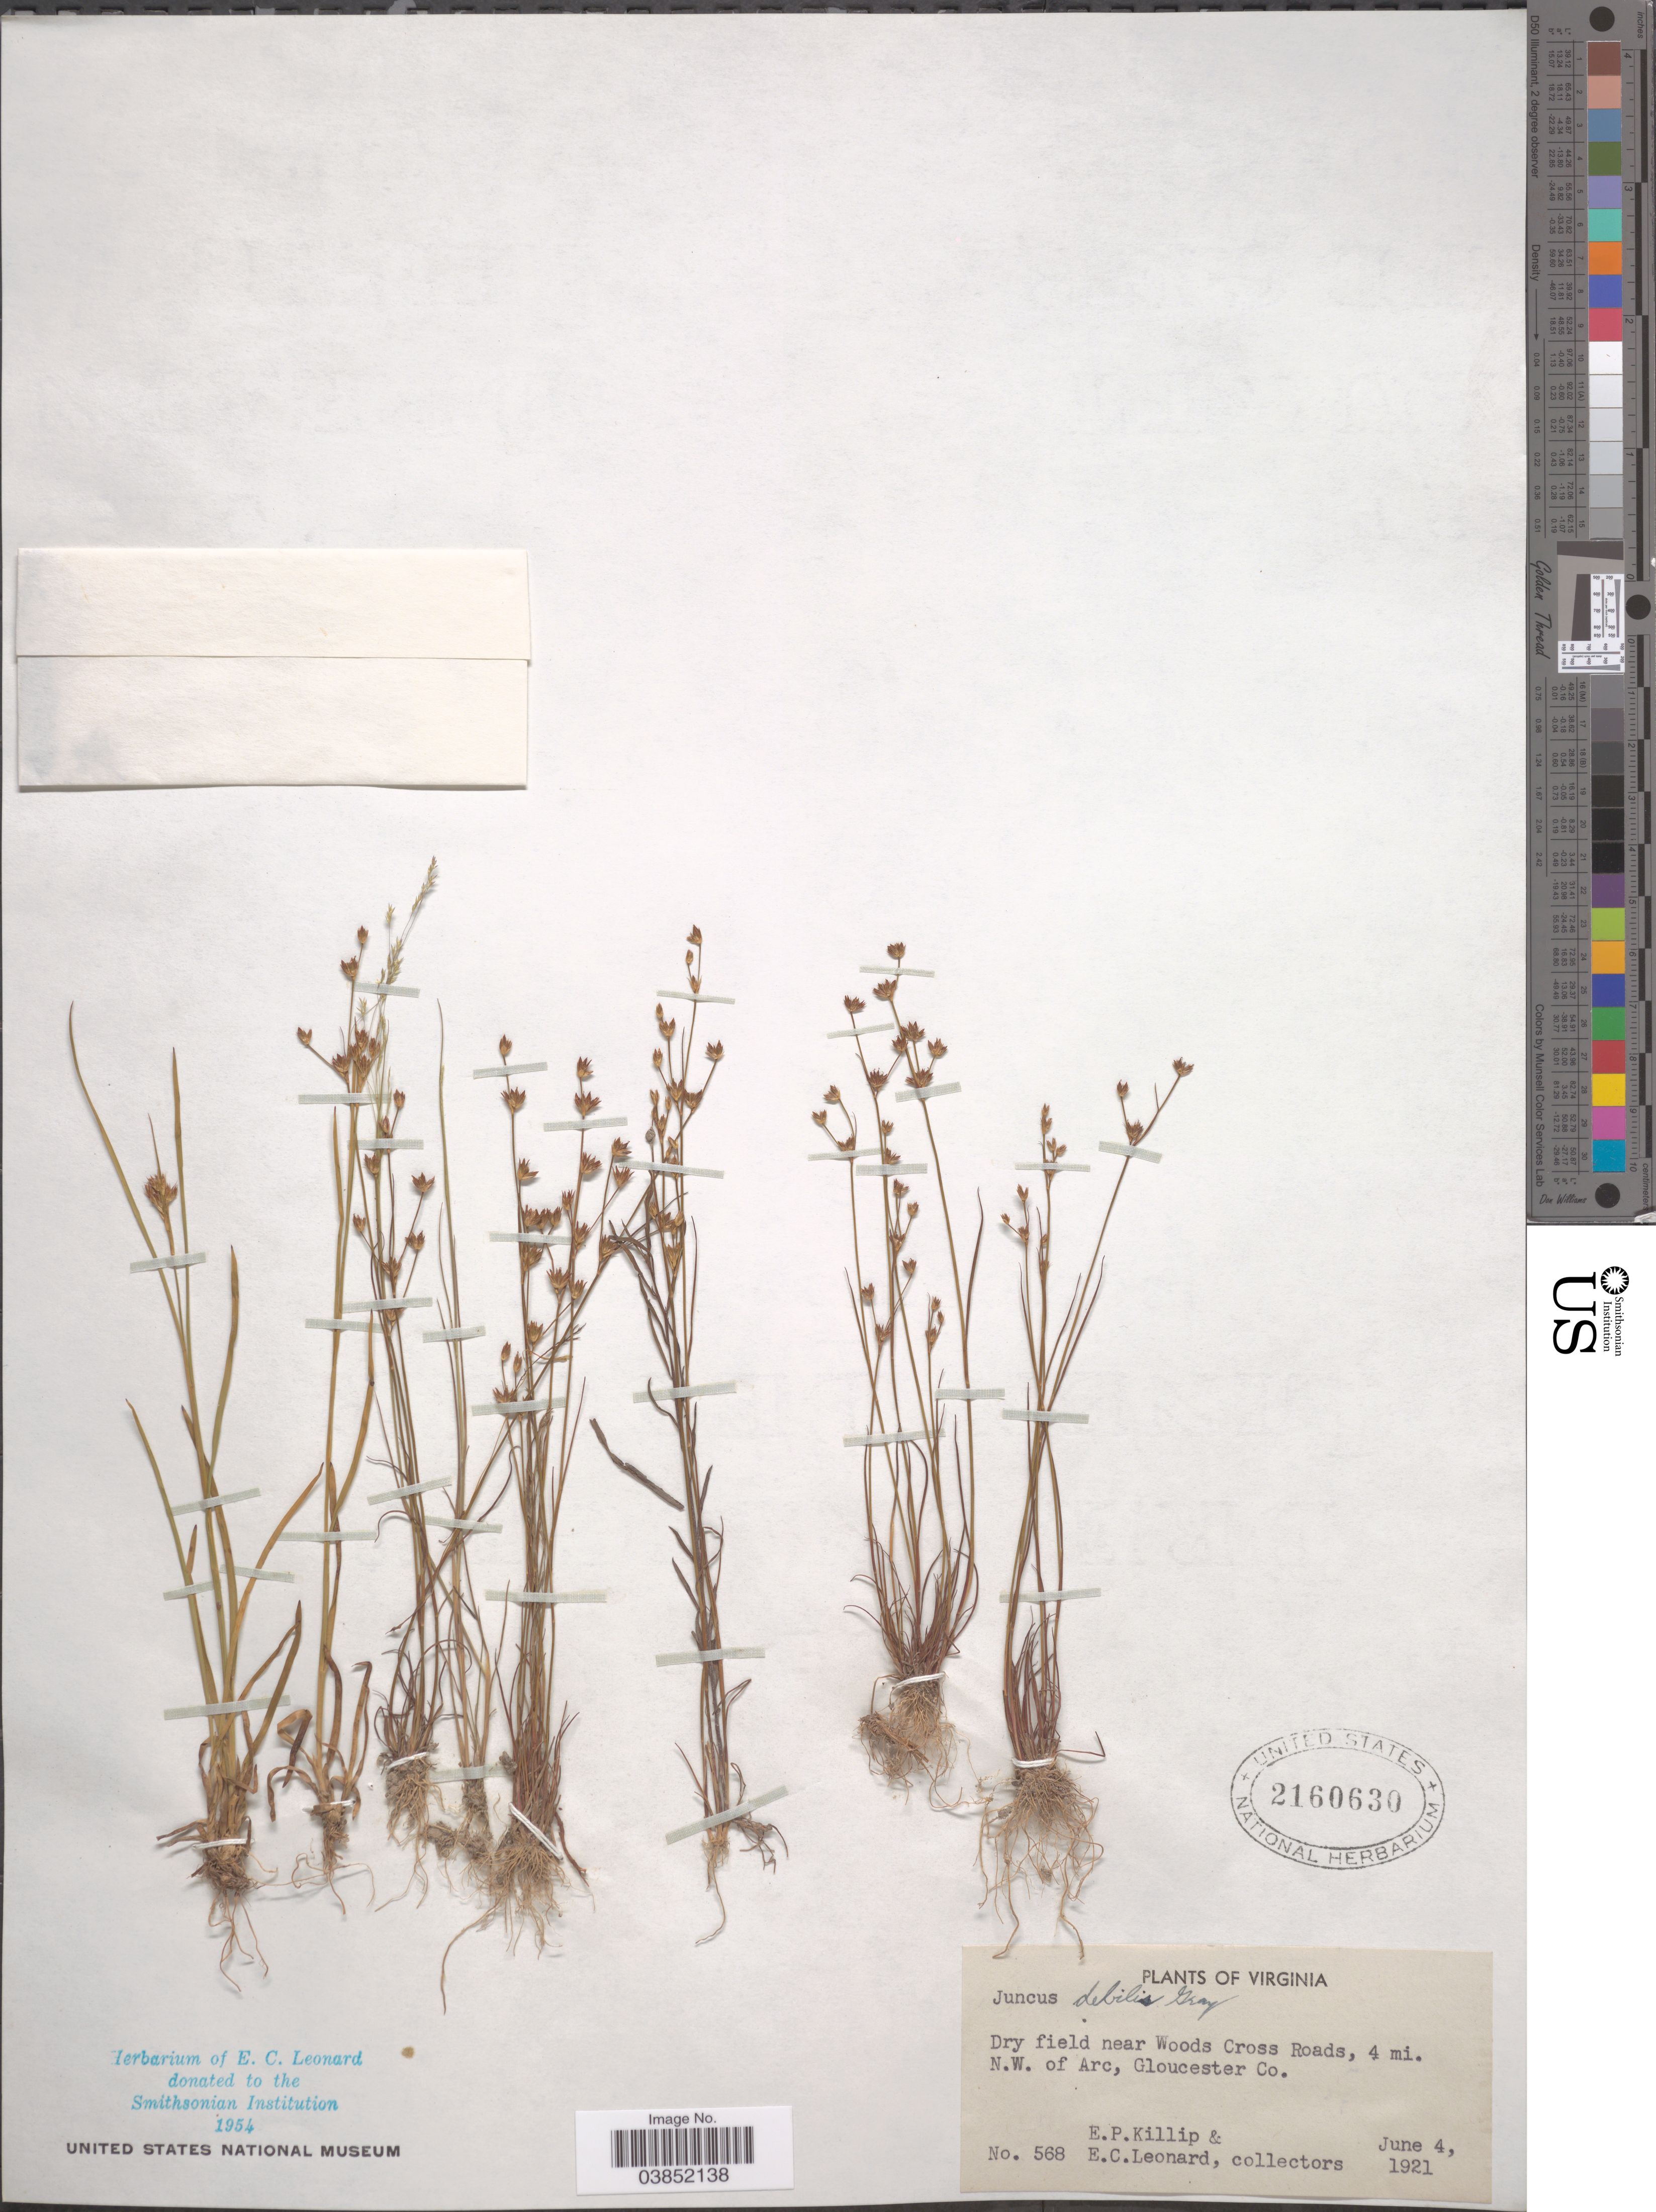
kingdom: Plantae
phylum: Tracheophyta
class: Liliopsida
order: Poales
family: Juncaceae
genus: Juncus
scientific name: Juncus debilis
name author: A. Gray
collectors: E. P. Killip & E. C. Leonard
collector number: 568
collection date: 1921-06-04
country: United States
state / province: Virginia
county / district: Gloucester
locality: Dry field near Woods Cross Roads, 4 mi. N.W. of Arc.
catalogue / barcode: US 2160630